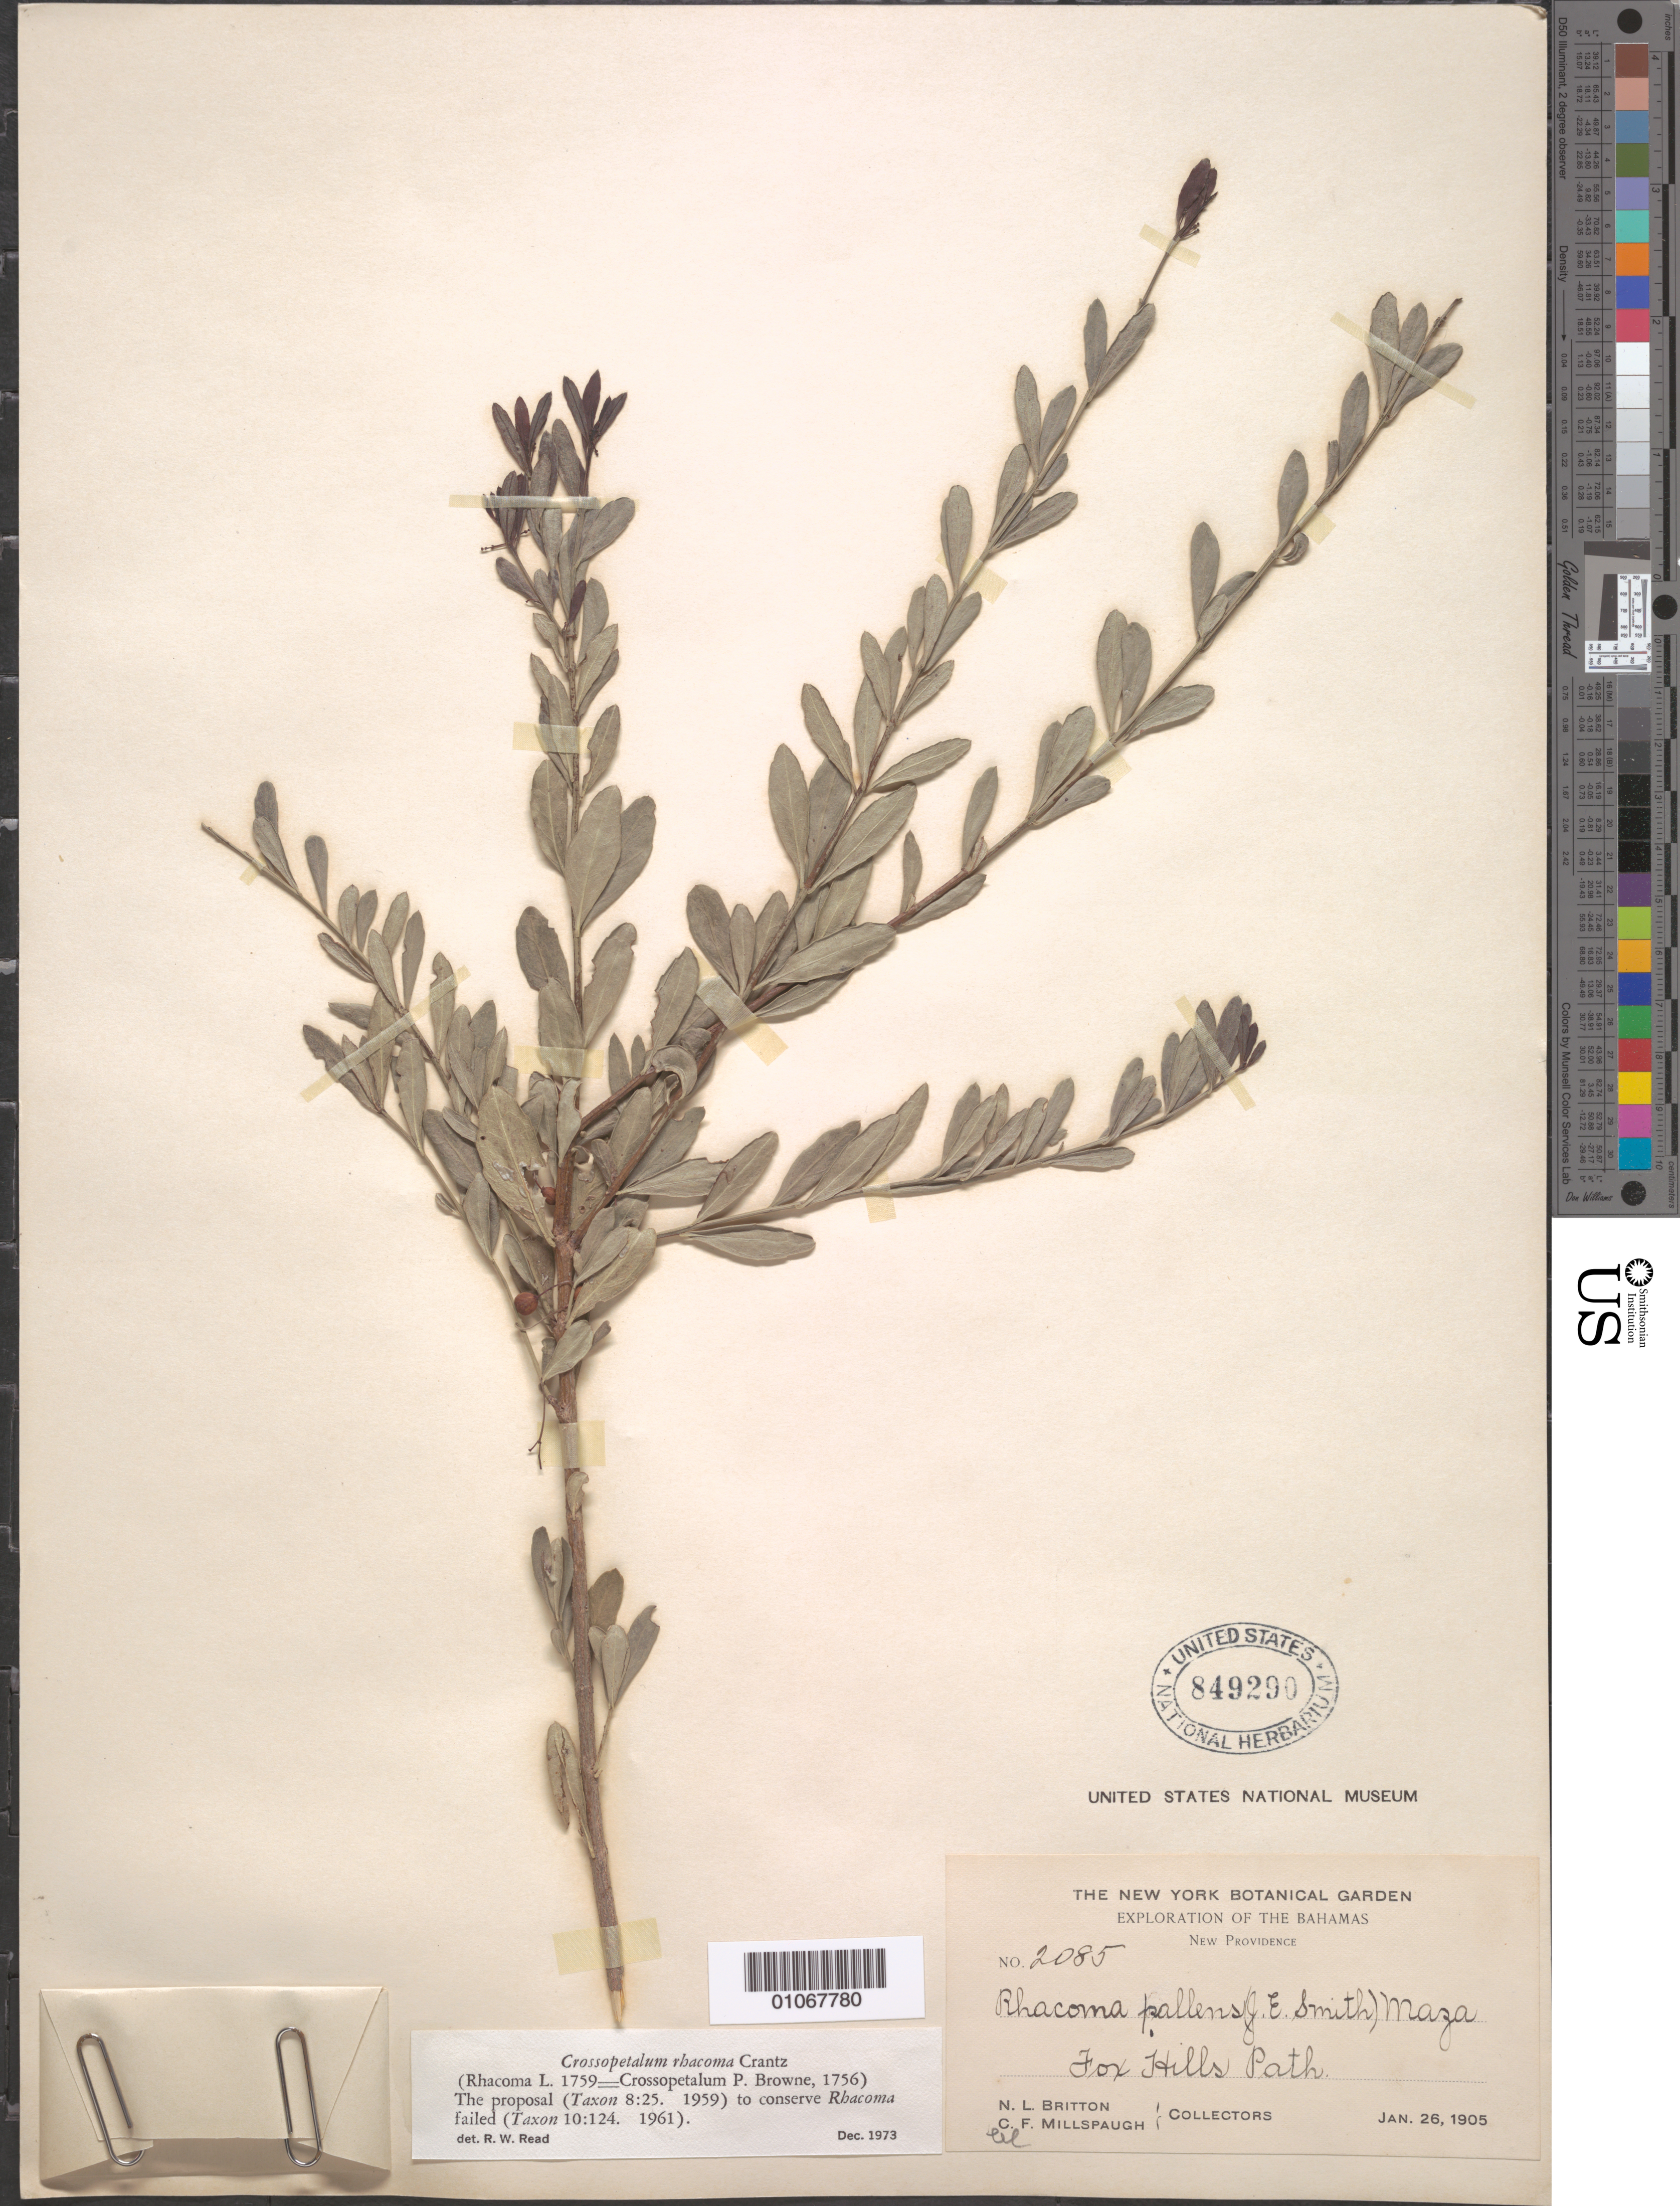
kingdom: Plantae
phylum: Tracheophyta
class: Magnoliopsida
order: Celastrales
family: Celastraceae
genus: Crossopetalum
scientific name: Crossopetalum rhacoma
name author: Crantz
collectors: N. Britton & C. F. Millspaugh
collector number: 2085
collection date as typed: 28 Jan 1905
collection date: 1905-01-28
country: Bahamas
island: New Providence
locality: Fox Hills Path.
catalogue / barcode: US 849290